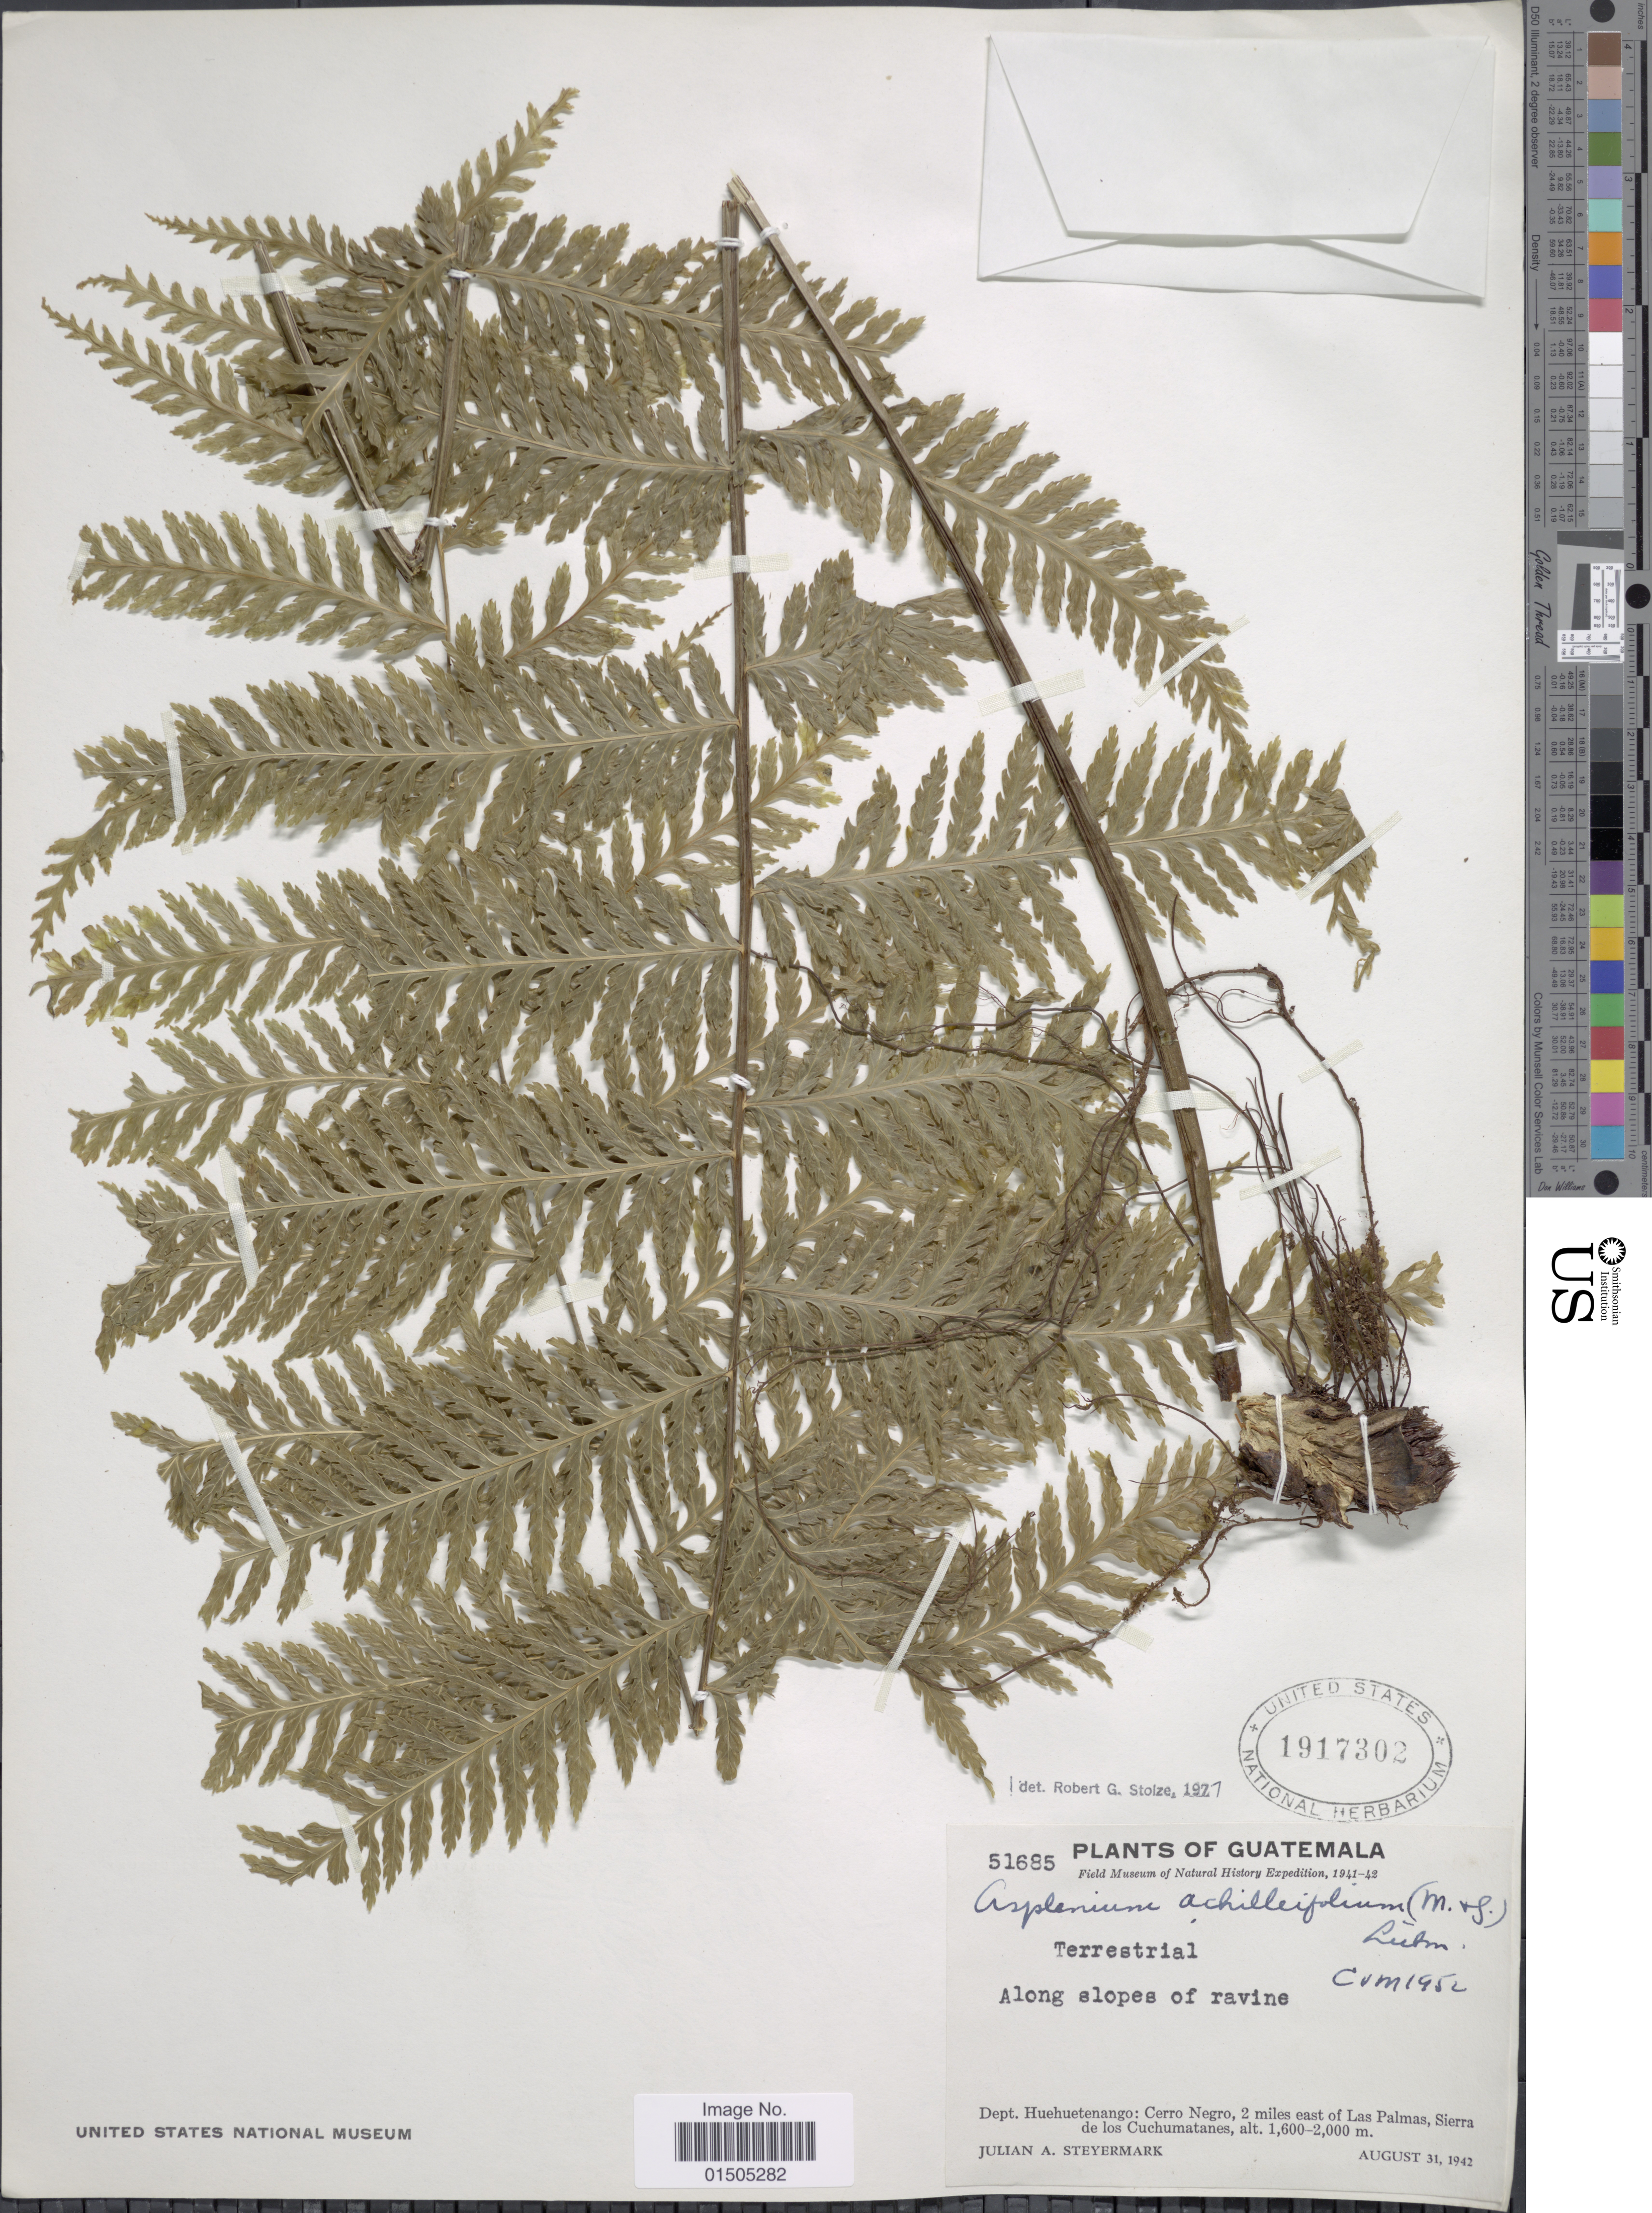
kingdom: Plantae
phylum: Tracheophyta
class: Polypodiopsida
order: Polypodiales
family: Aspleniaceae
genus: Asplenium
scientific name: Asplenium achilleifolium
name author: (M. Martens & Galeotti) Liebm.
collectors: J. Steyermark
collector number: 51685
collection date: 1942-08-31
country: Guatemala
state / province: Huehuetenango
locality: Cerro Negro, 2 miles east of Las Palmas, Sierra de los Cuchumatanes.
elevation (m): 1600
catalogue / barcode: US 1917302